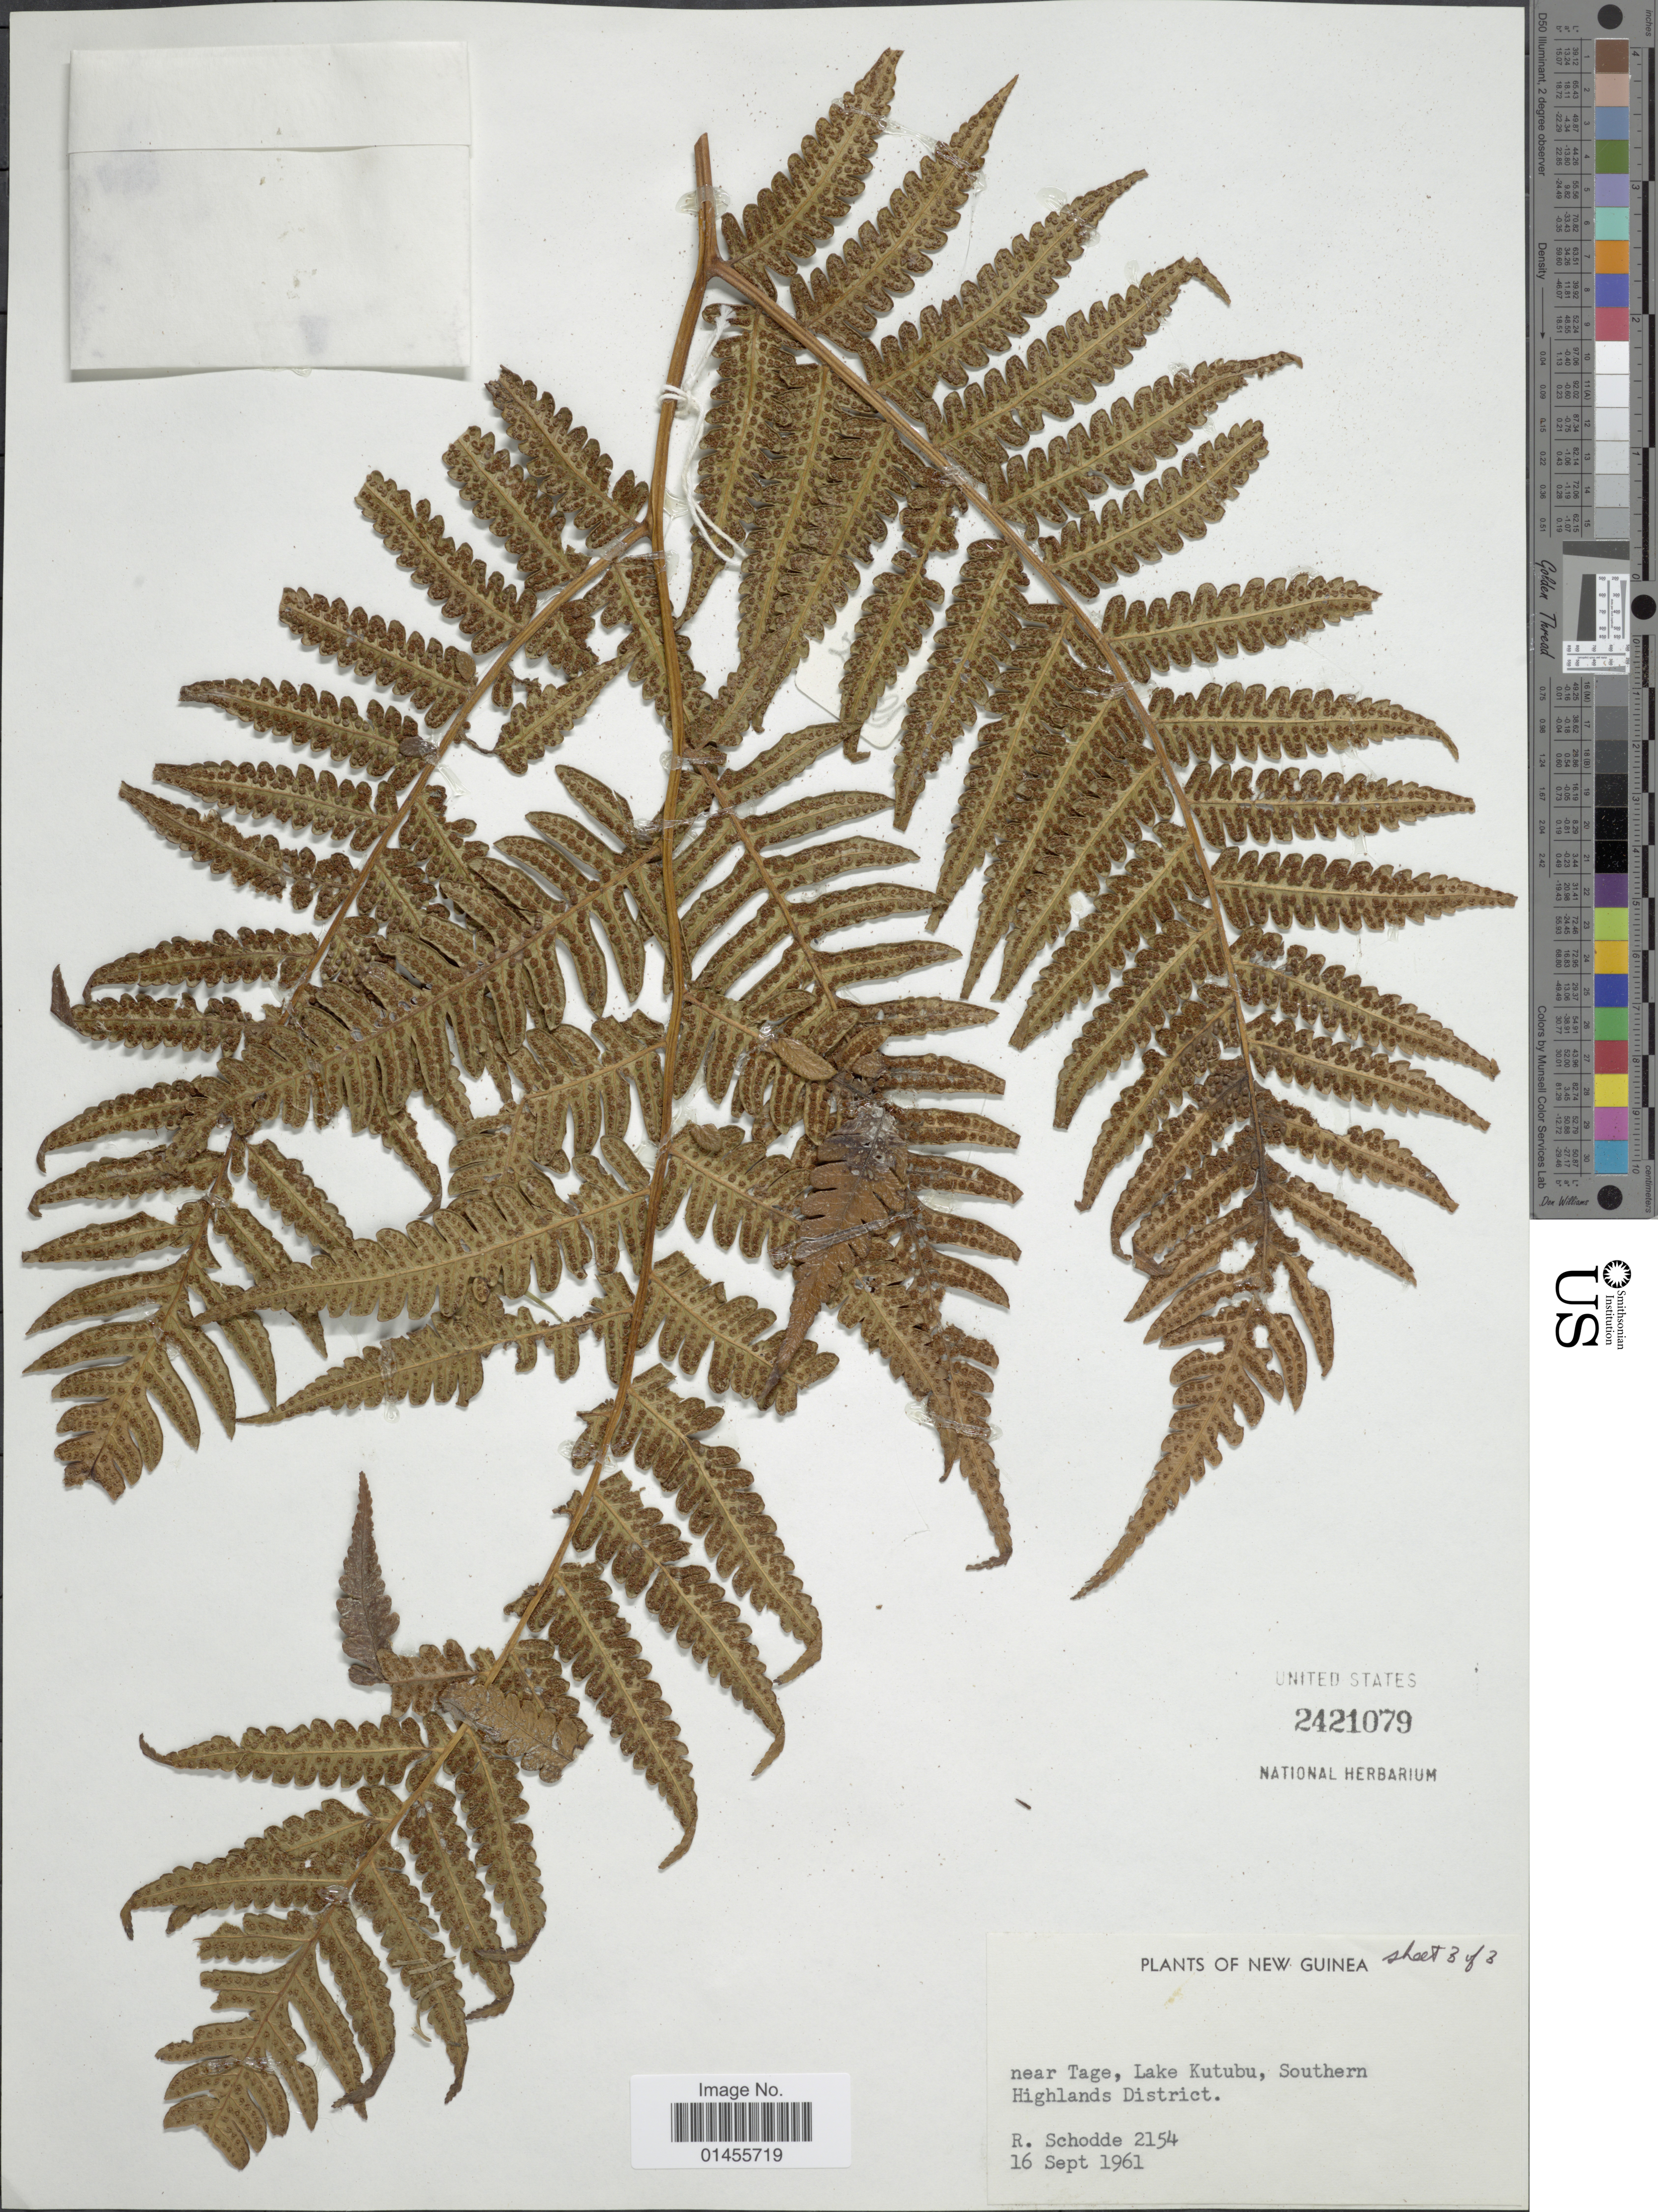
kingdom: Plantae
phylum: Tracheophyta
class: Polypodiopsida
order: Cyatheales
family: Cyatheaceae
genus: Alsophila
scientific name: Alsophila sp.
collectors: R. Schodde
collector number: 2154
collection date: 1961-09-16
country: Papua New Guinea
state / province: Southern Highlands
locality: New Guinea, near Tage, Lake Kutubu, Southern Highlands District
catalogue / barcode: US 2421079